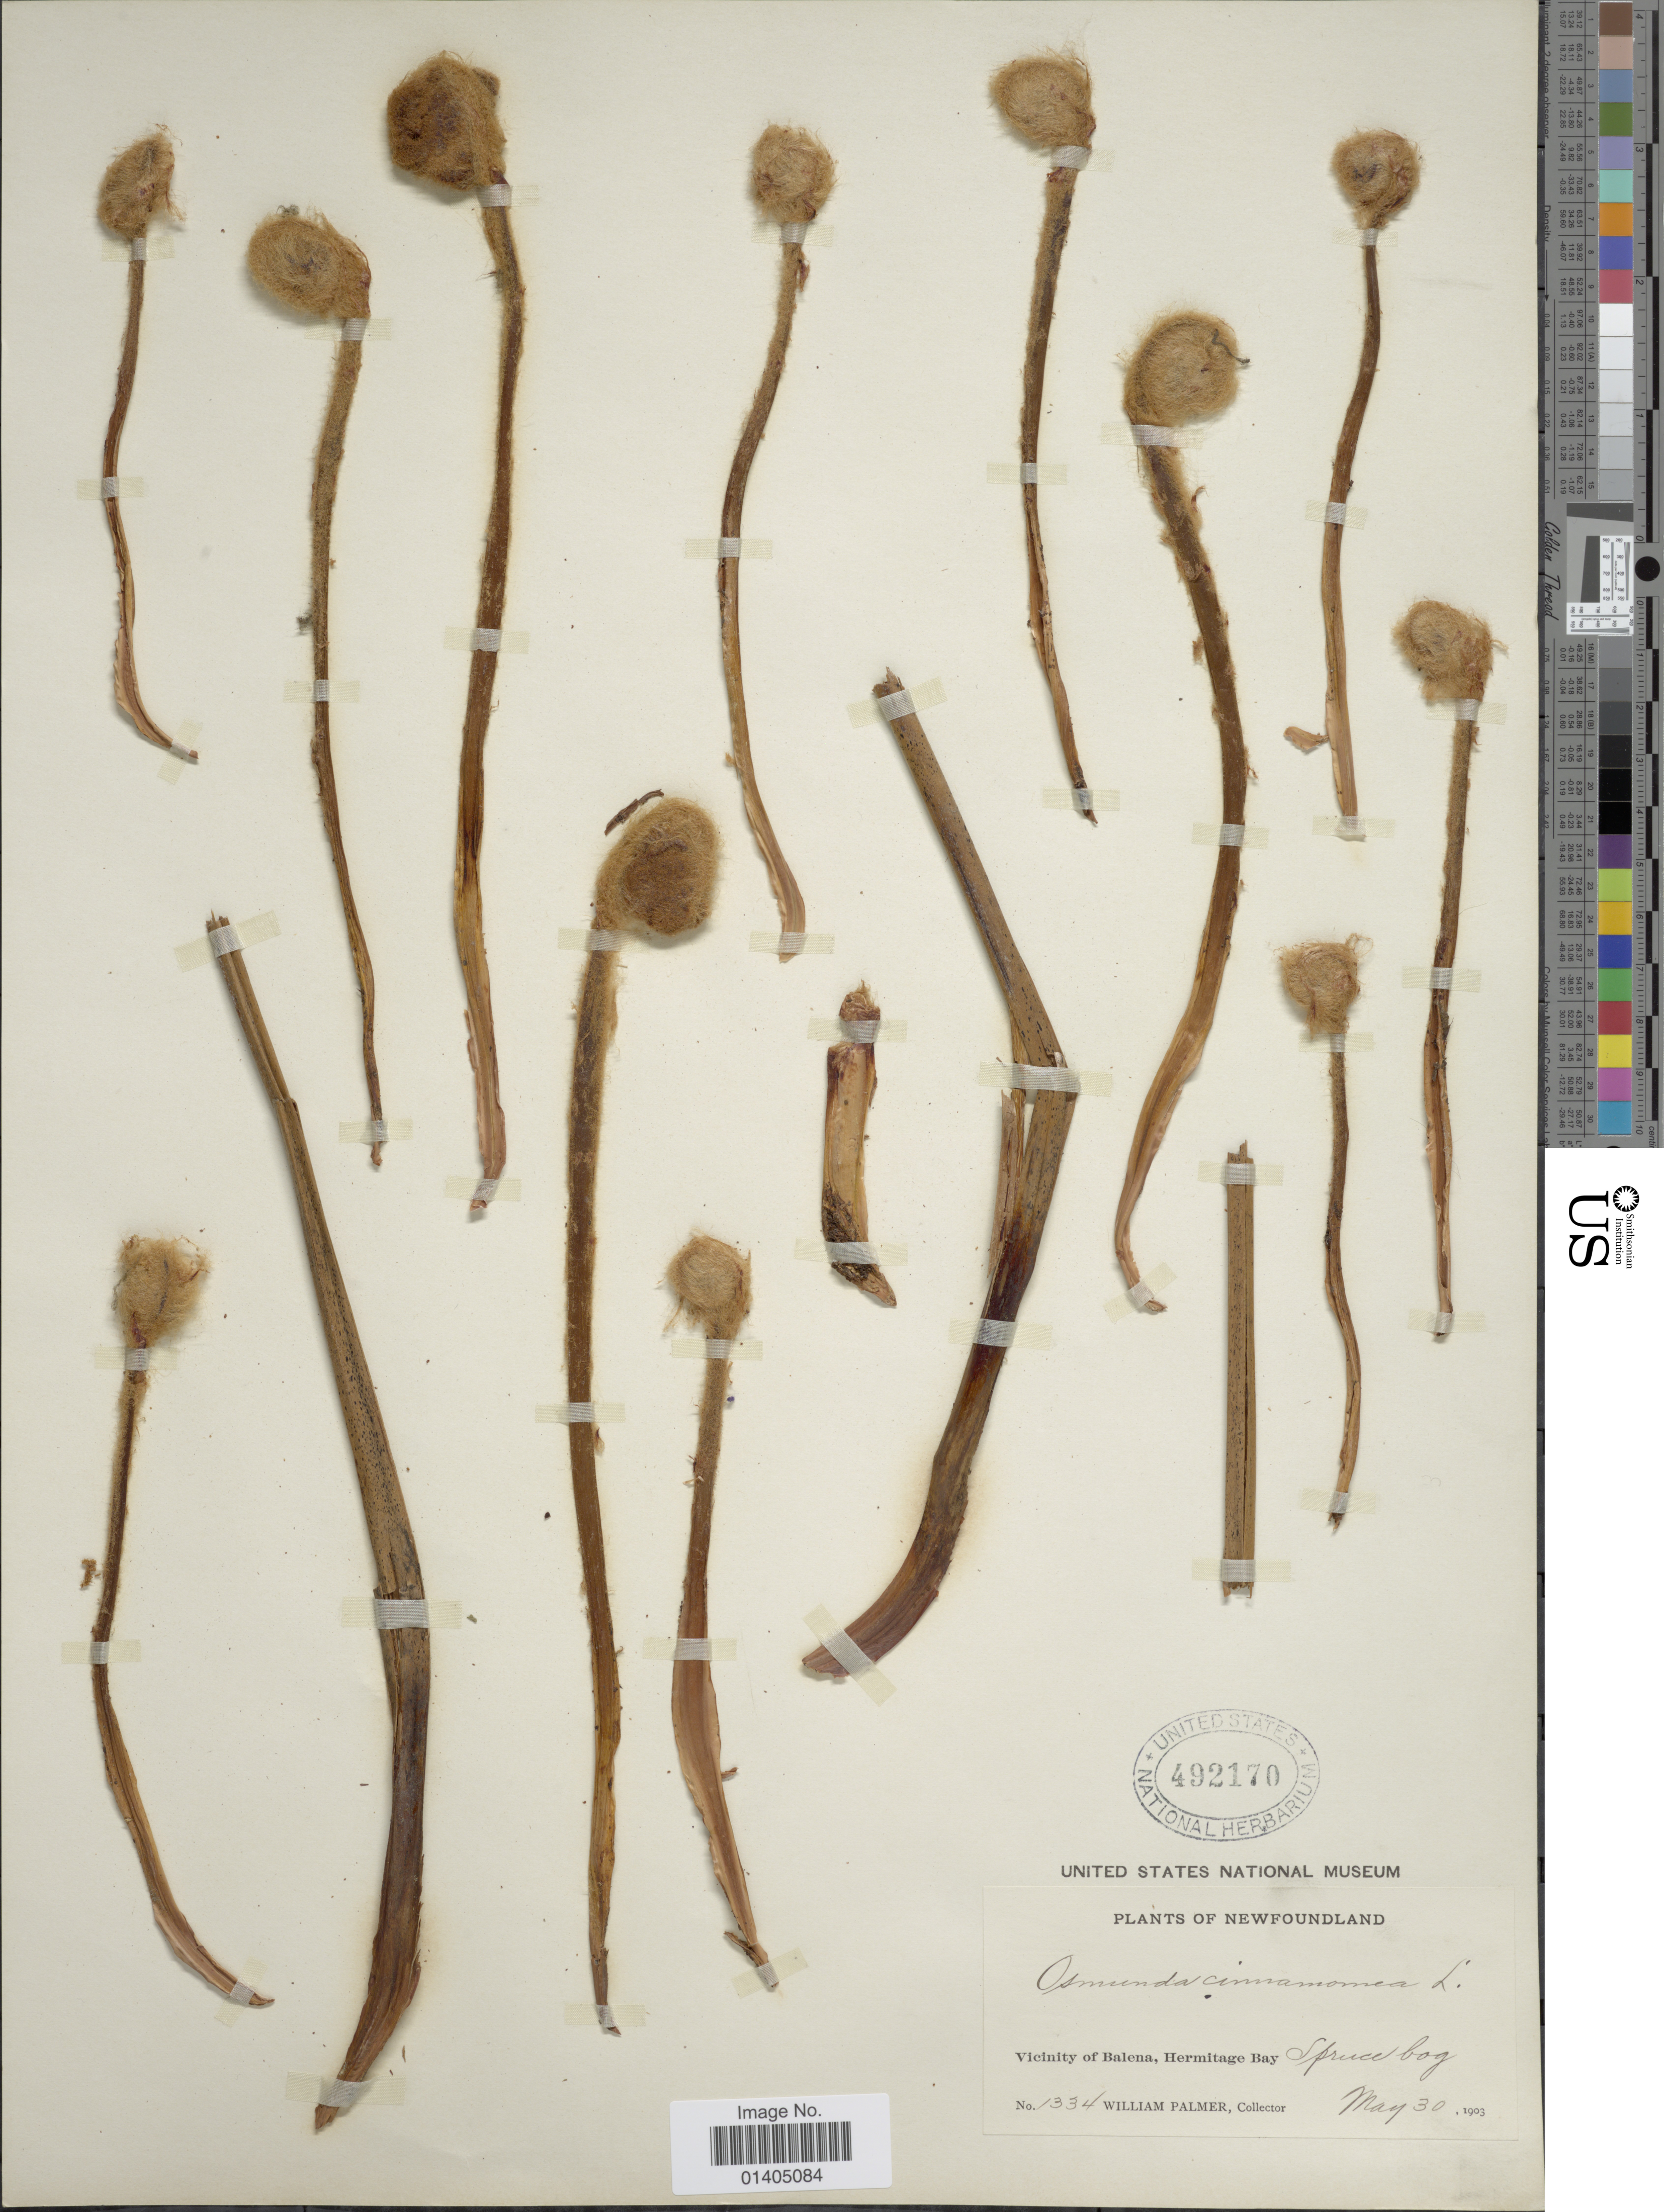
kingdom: Plantae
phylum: Tracheophyta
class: Polypodiopsida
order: Osmundales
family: Osmundaceae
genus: Osmundastrum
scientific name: Osmundastrum cinnamomeum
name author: (L.) C. Presl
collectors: W. Palmer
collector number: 1334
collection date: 1903-05-30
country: Canada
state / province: Newfoundland and Labrador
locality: Vicinity of Balena, hermitage Bay, Spruce bog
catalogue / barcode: US 492170